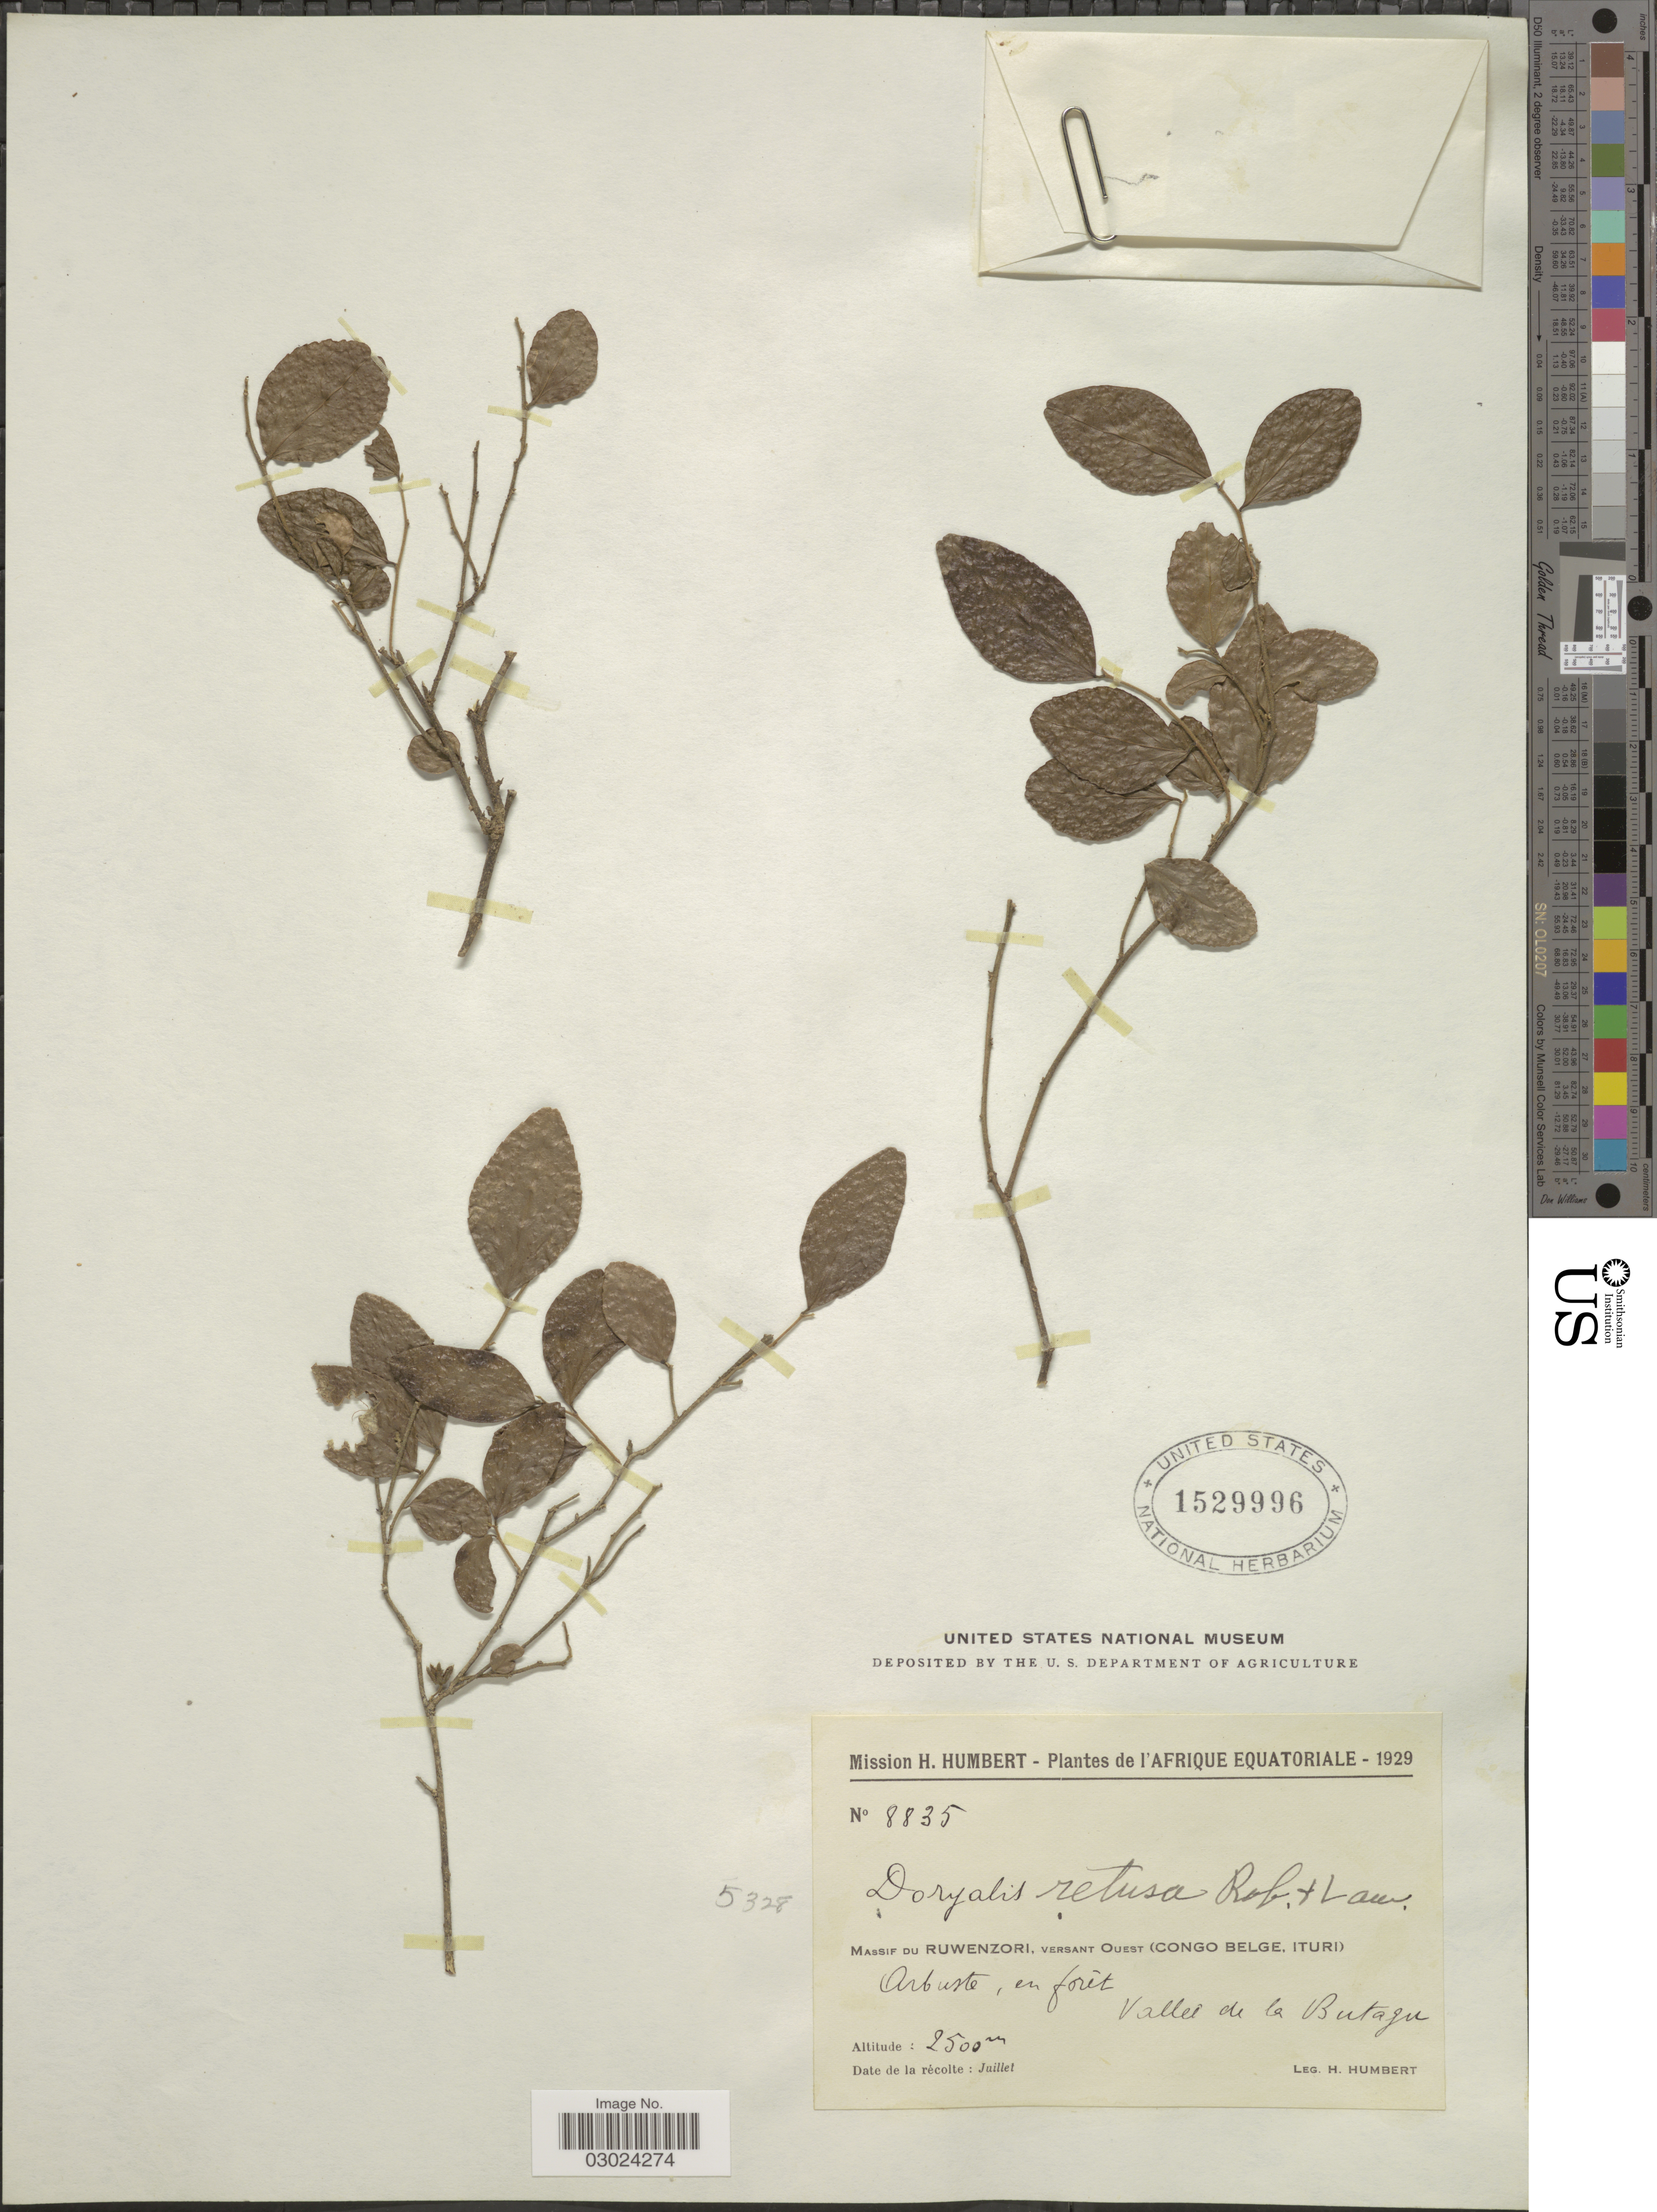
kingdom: Plantae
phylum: Tracheophyta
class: Magnoliopsida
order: Malpighiales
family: Salicaceae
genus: Dovyalis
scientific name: Dovyalis retusa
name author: Robyns & Lawalrée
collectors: H. Humbert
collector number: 8835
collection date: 1929-07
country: Congo, Democratic Republic of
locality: Massif du Ruwenzori, versant Ouest (Congo Belge, Ituri). Valle de la Butagu.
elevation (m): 2500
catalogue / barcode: US 1529996